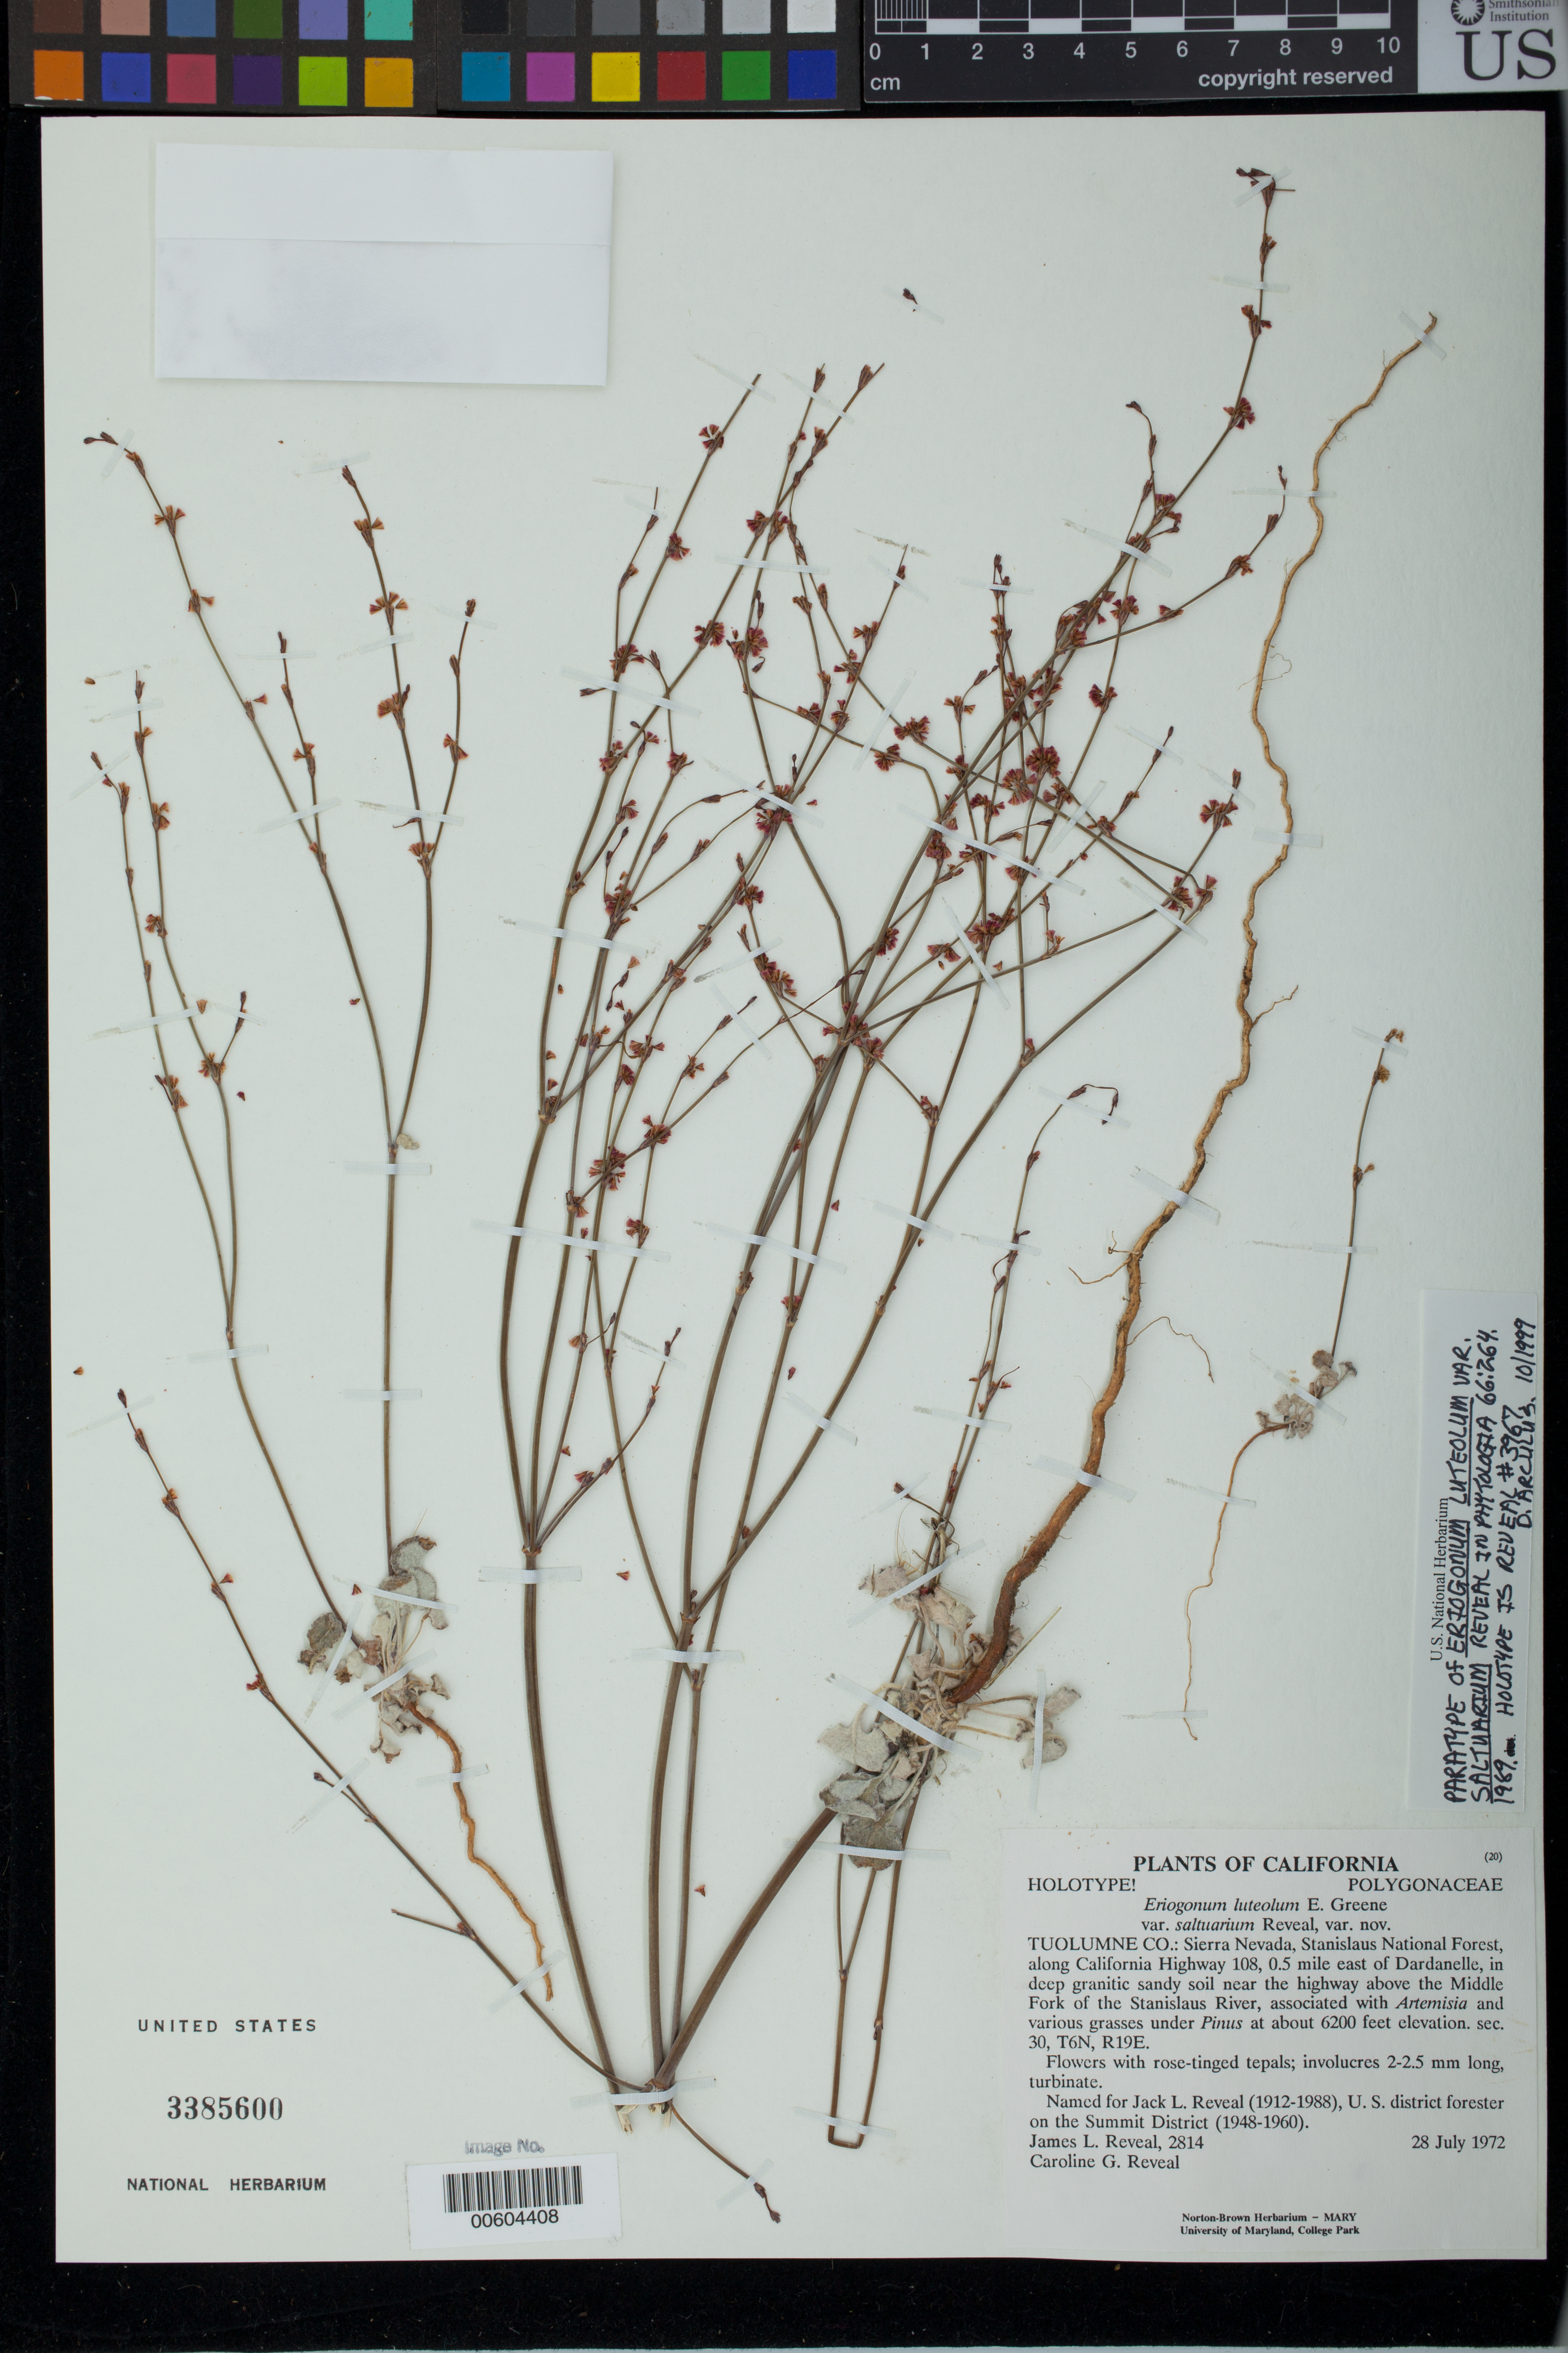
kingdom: Plantae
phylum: Tracheophyta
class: Magnoliopsida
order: Caryophyllales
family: Polygonaceae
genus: Eriogonum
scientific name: Eriogonum luteolum var. saltuarium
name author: Reveal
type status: Paratype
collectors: J. L. Reveal & C. G. Reveal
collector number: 2814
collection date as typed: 28 Jul 1972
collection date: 1972-07-28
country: United States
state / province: California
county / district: Tuolumne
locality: Sierra nevada, stanislaus national forest, california hwy 108, 0.5 mi e of dardanelle, hwy above middle fork of stanslaus river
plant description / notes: Specimen (erroneously) annotated as holotype of Erigonum luteolum var. saltuarium Reveal; type collection as designated in protologue is Reveal 3967 (holotype also cited at US, but not found as of Aug. 2014). This collection (Reveal & Reveal 2814) is cited among the paratypes.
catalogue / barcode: US 3385600